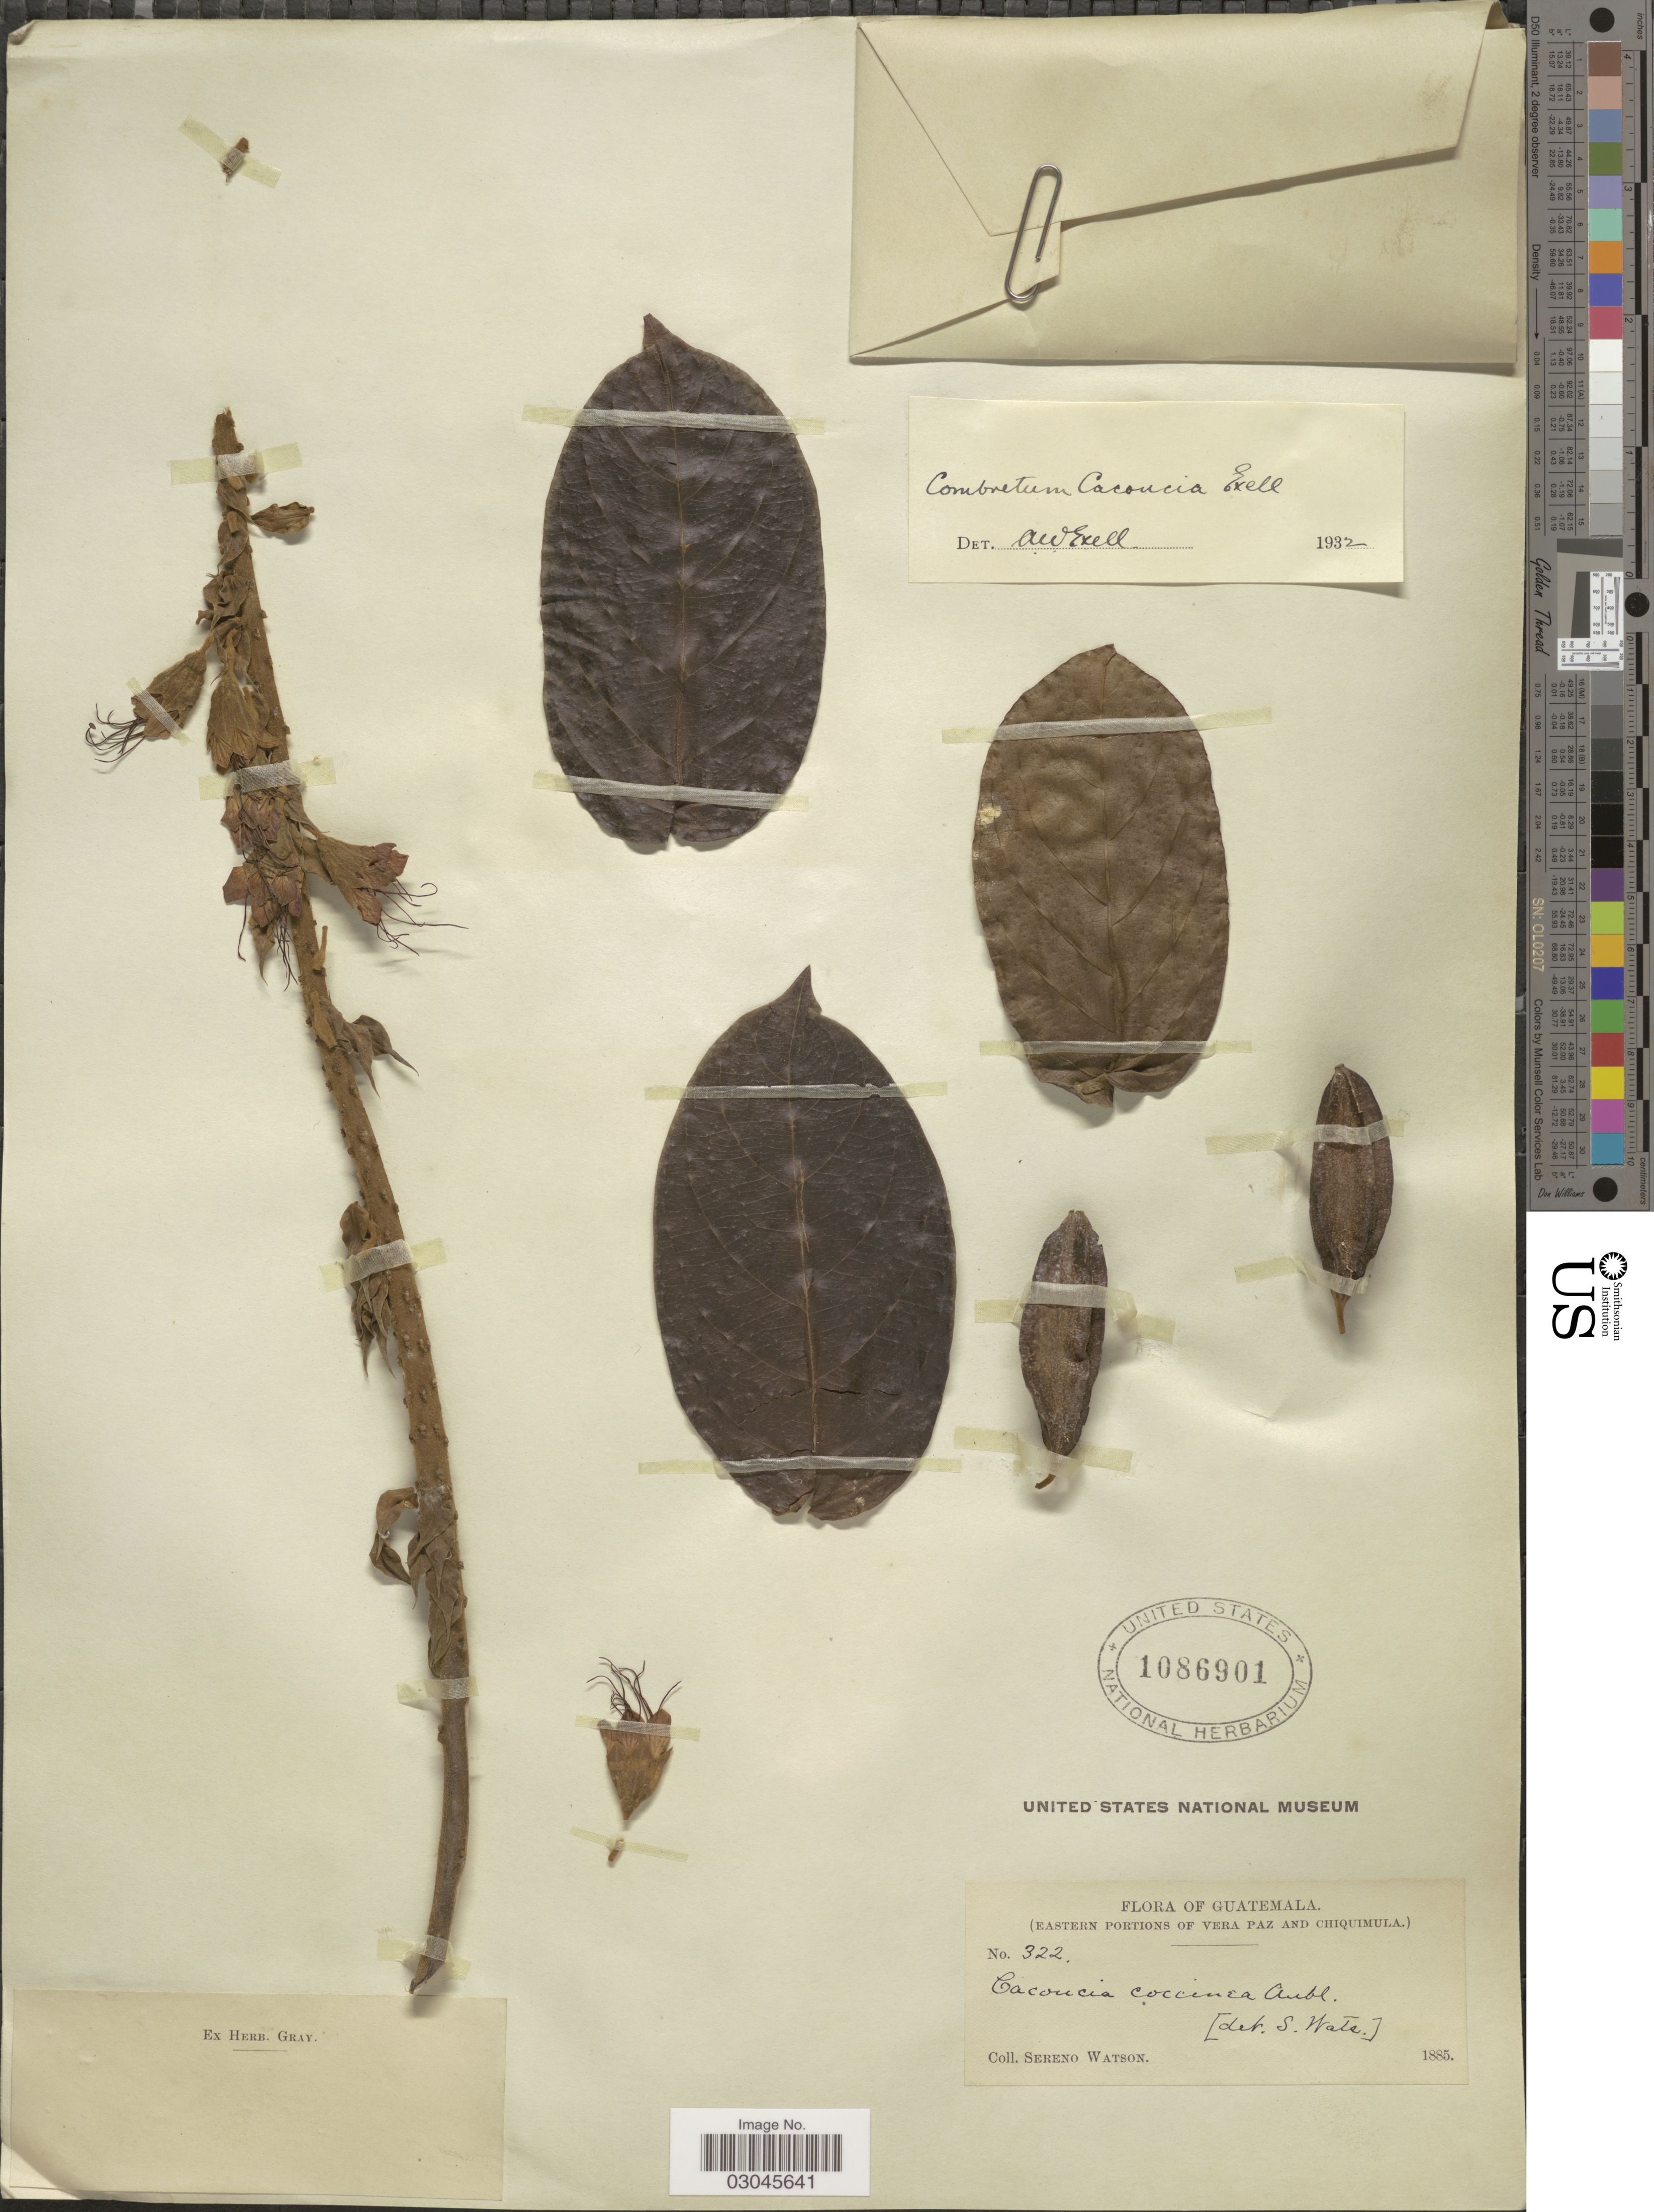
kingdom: Plantae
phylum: Tracheophyta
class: Magnoliopsida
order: Myrtales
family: Combretaceae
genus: Combretum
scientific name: Combretum cacoucia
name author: Exell ex Sandwith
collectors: S. Watson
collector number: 322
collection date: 1885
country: Guatemala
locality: Eastern portions of Vera Paz and Chiquimula.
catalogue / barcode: US 1086901